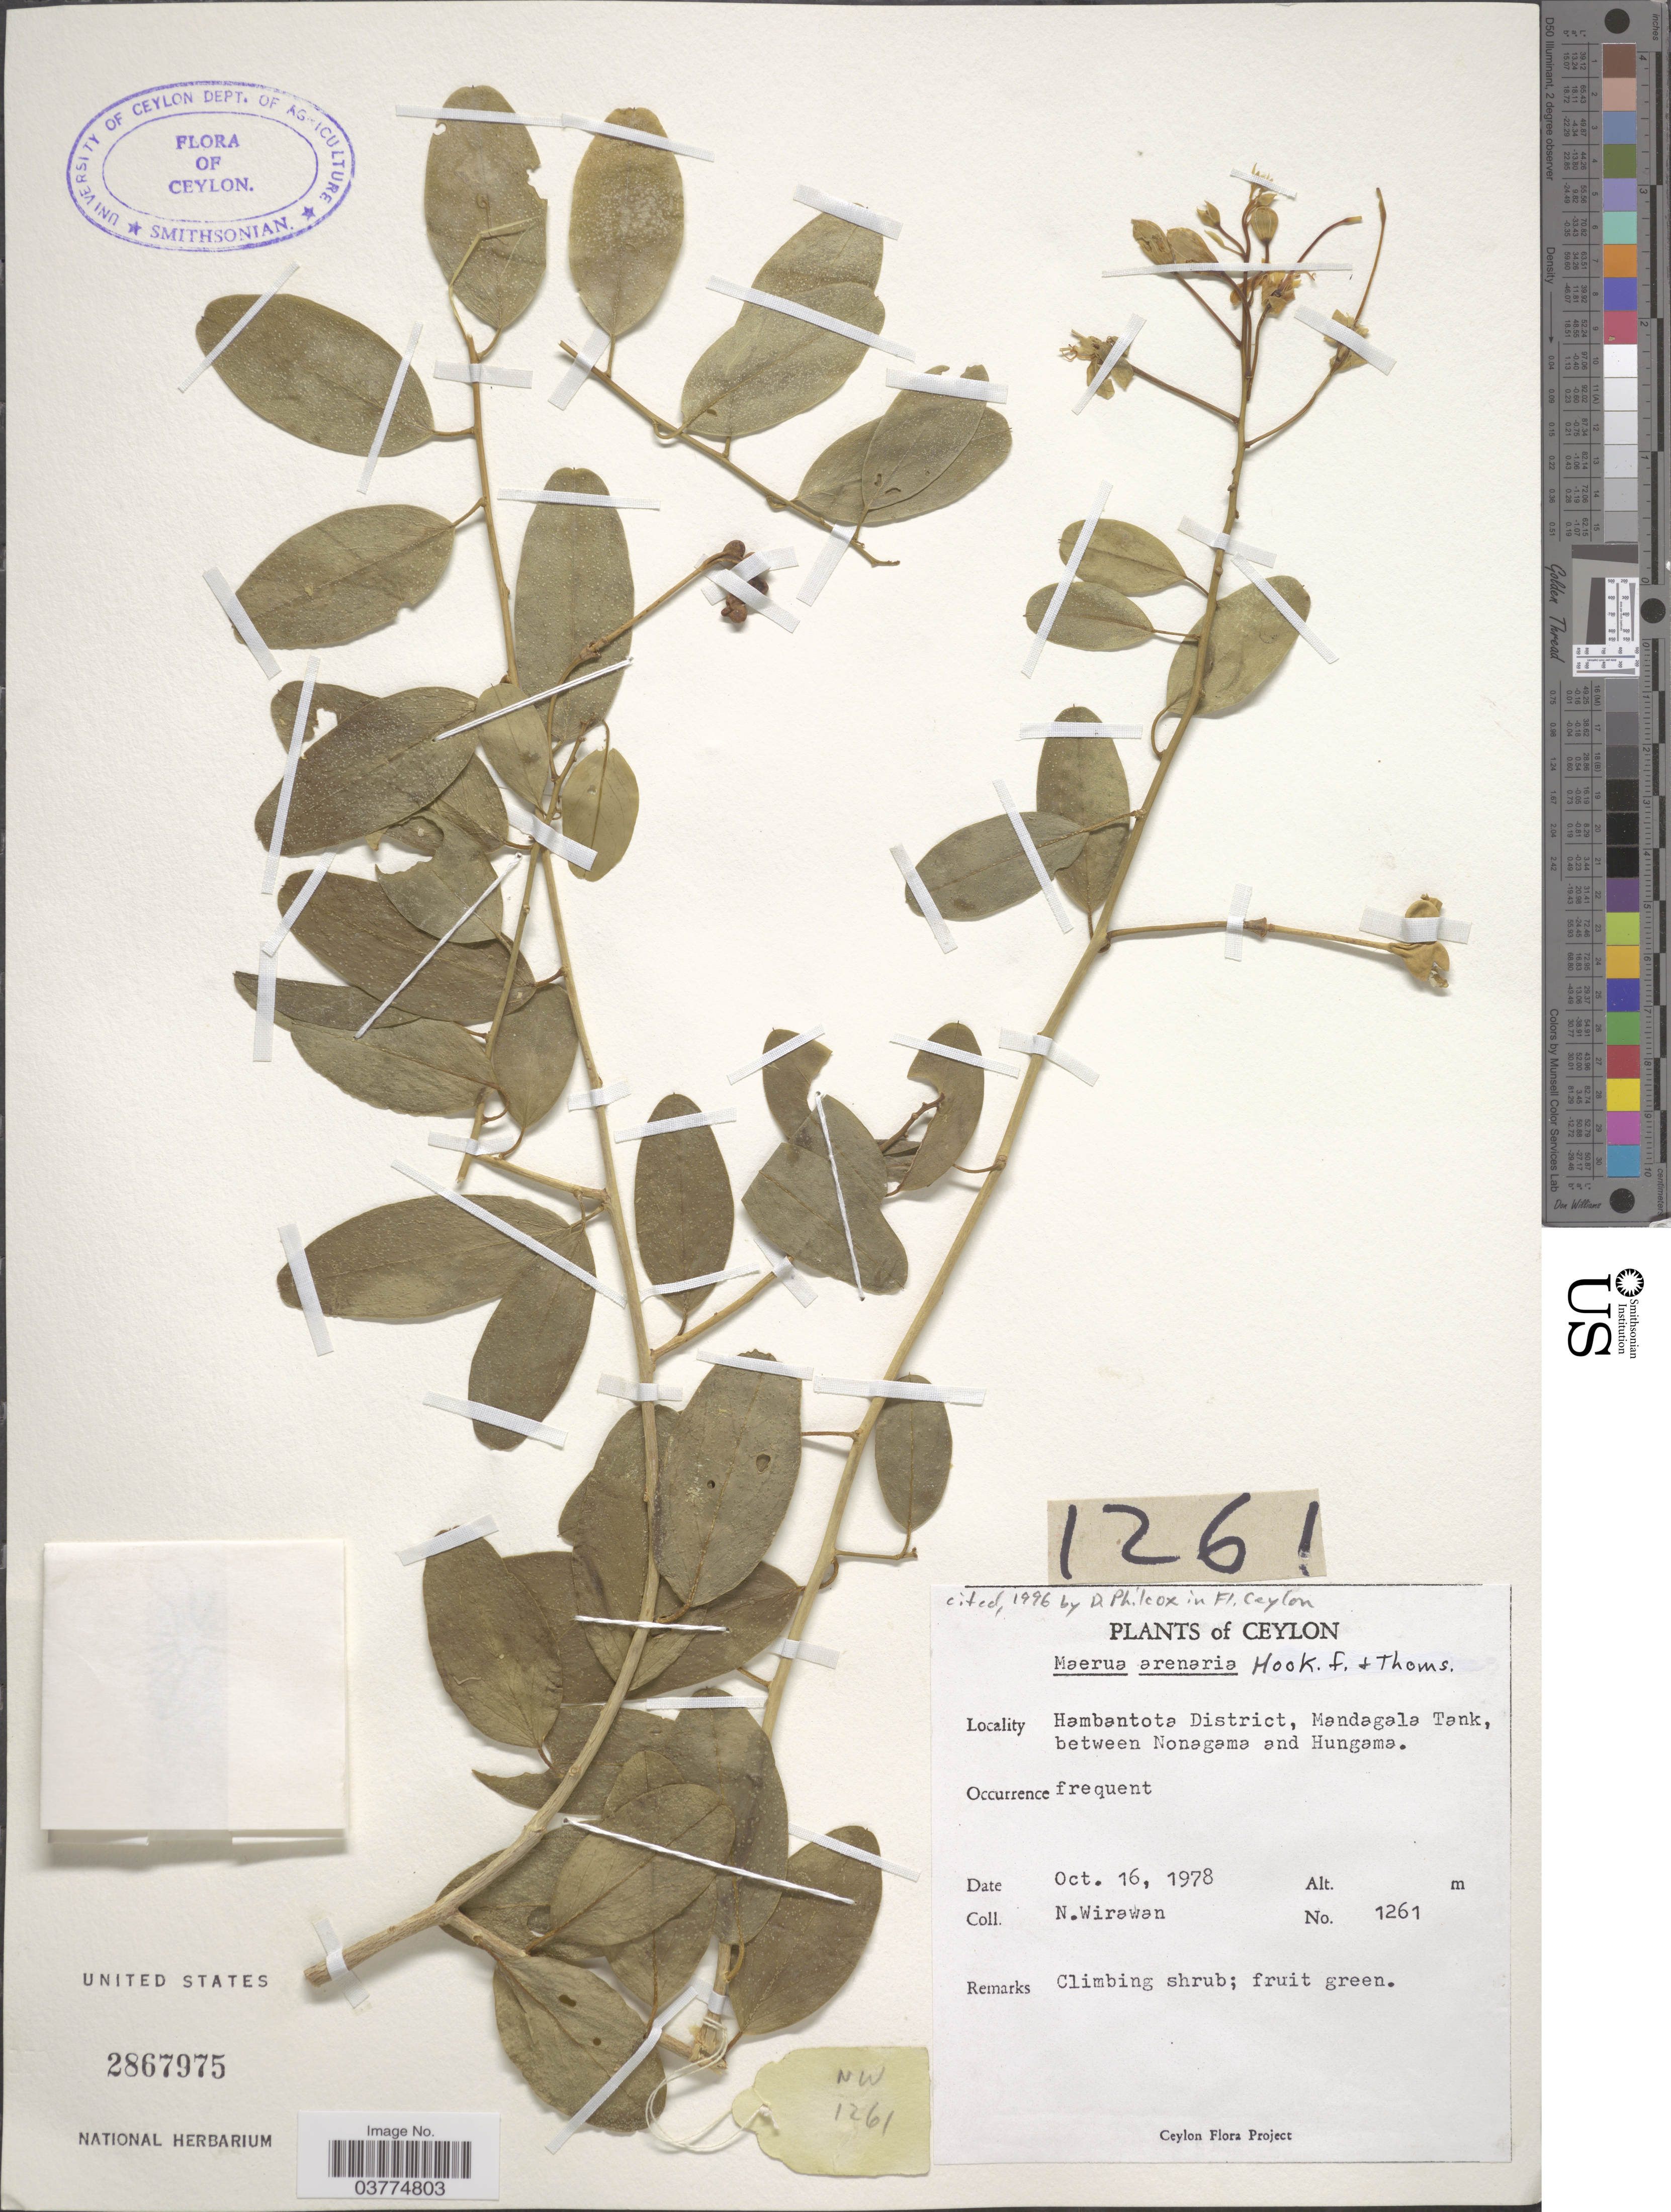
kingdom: Plantae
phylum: Tracheophyta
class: Magnoliopsida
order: Brassicales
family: Capparaceae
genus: Maerua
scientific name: Maerua arenaria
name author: Hook. f. & Thomson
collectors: N. Wirawan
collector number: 1261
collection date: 1978-10-16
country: Sri Lanka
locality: Ceylon. Hambantota District, Mandagala Tank, between Nonagama and Hungama.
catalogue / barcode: US 2867975